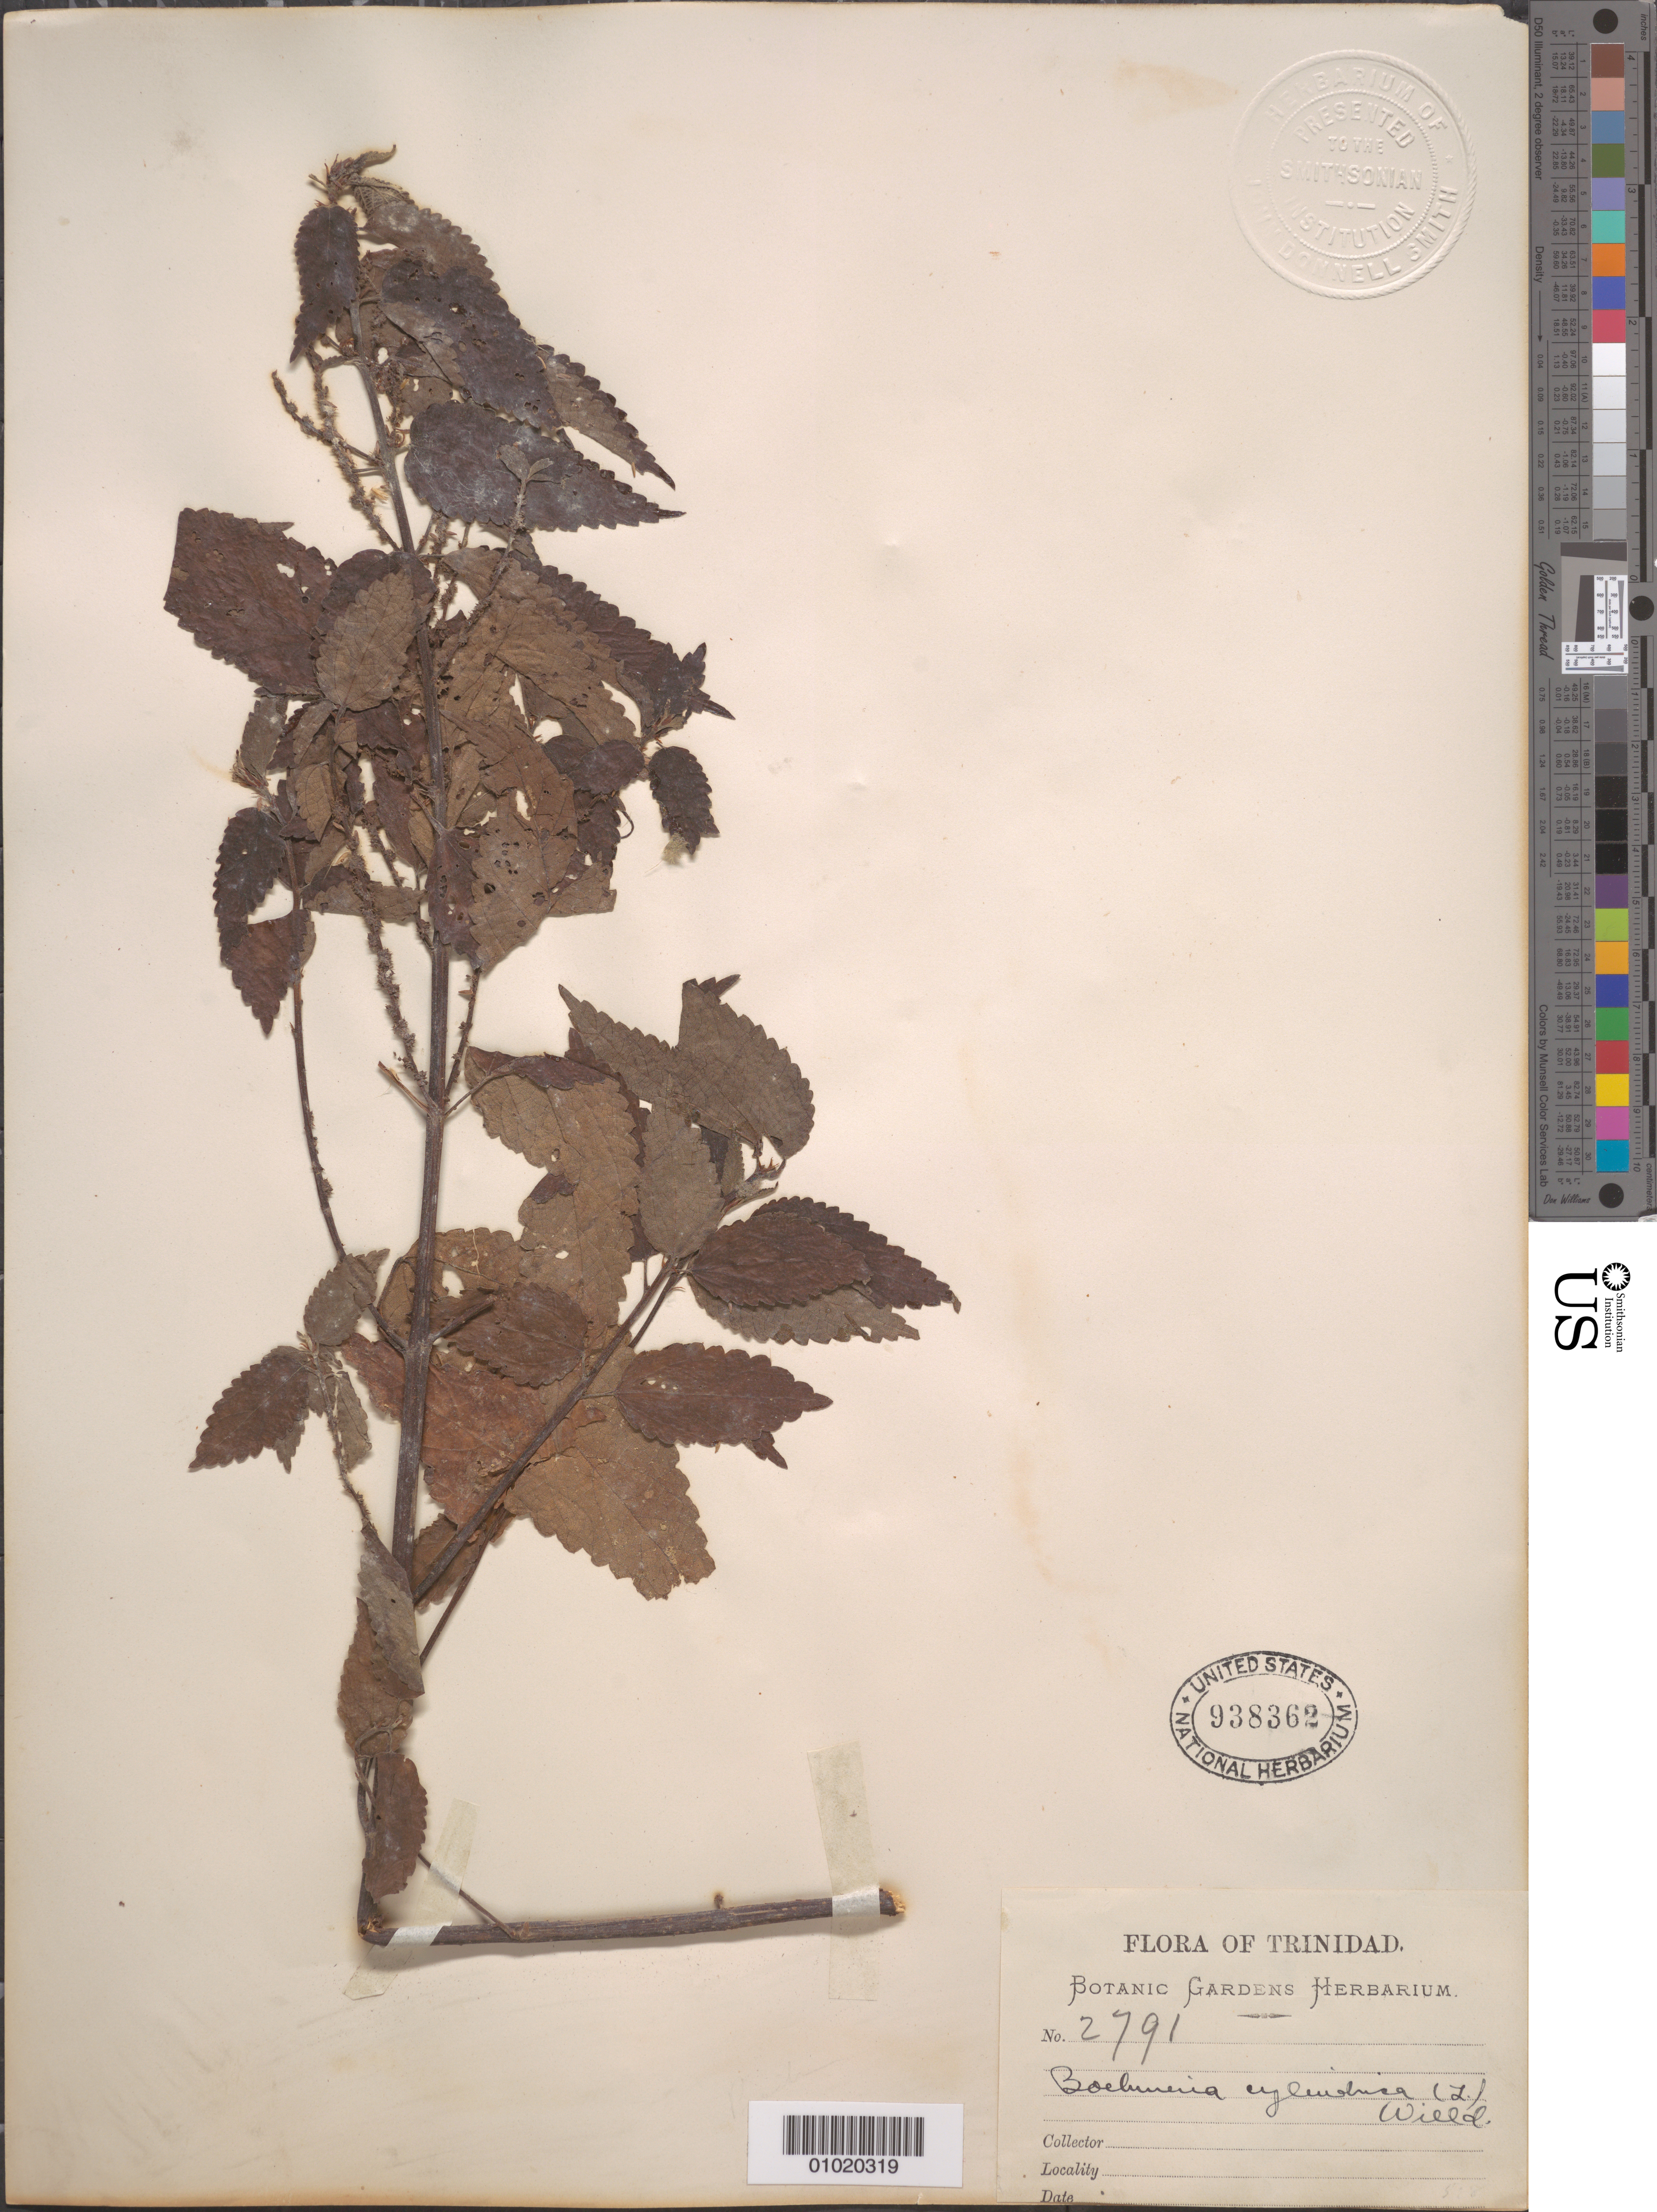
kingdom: Plantae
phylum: Tracheophyta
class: Magnoliopsida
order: Rosales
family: Urticaceae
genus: Boehmeria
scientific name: Boehmeria cylindrica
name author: (L.) Sw.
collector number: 2791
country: Trinidad and Tobago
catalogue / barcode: US 938362